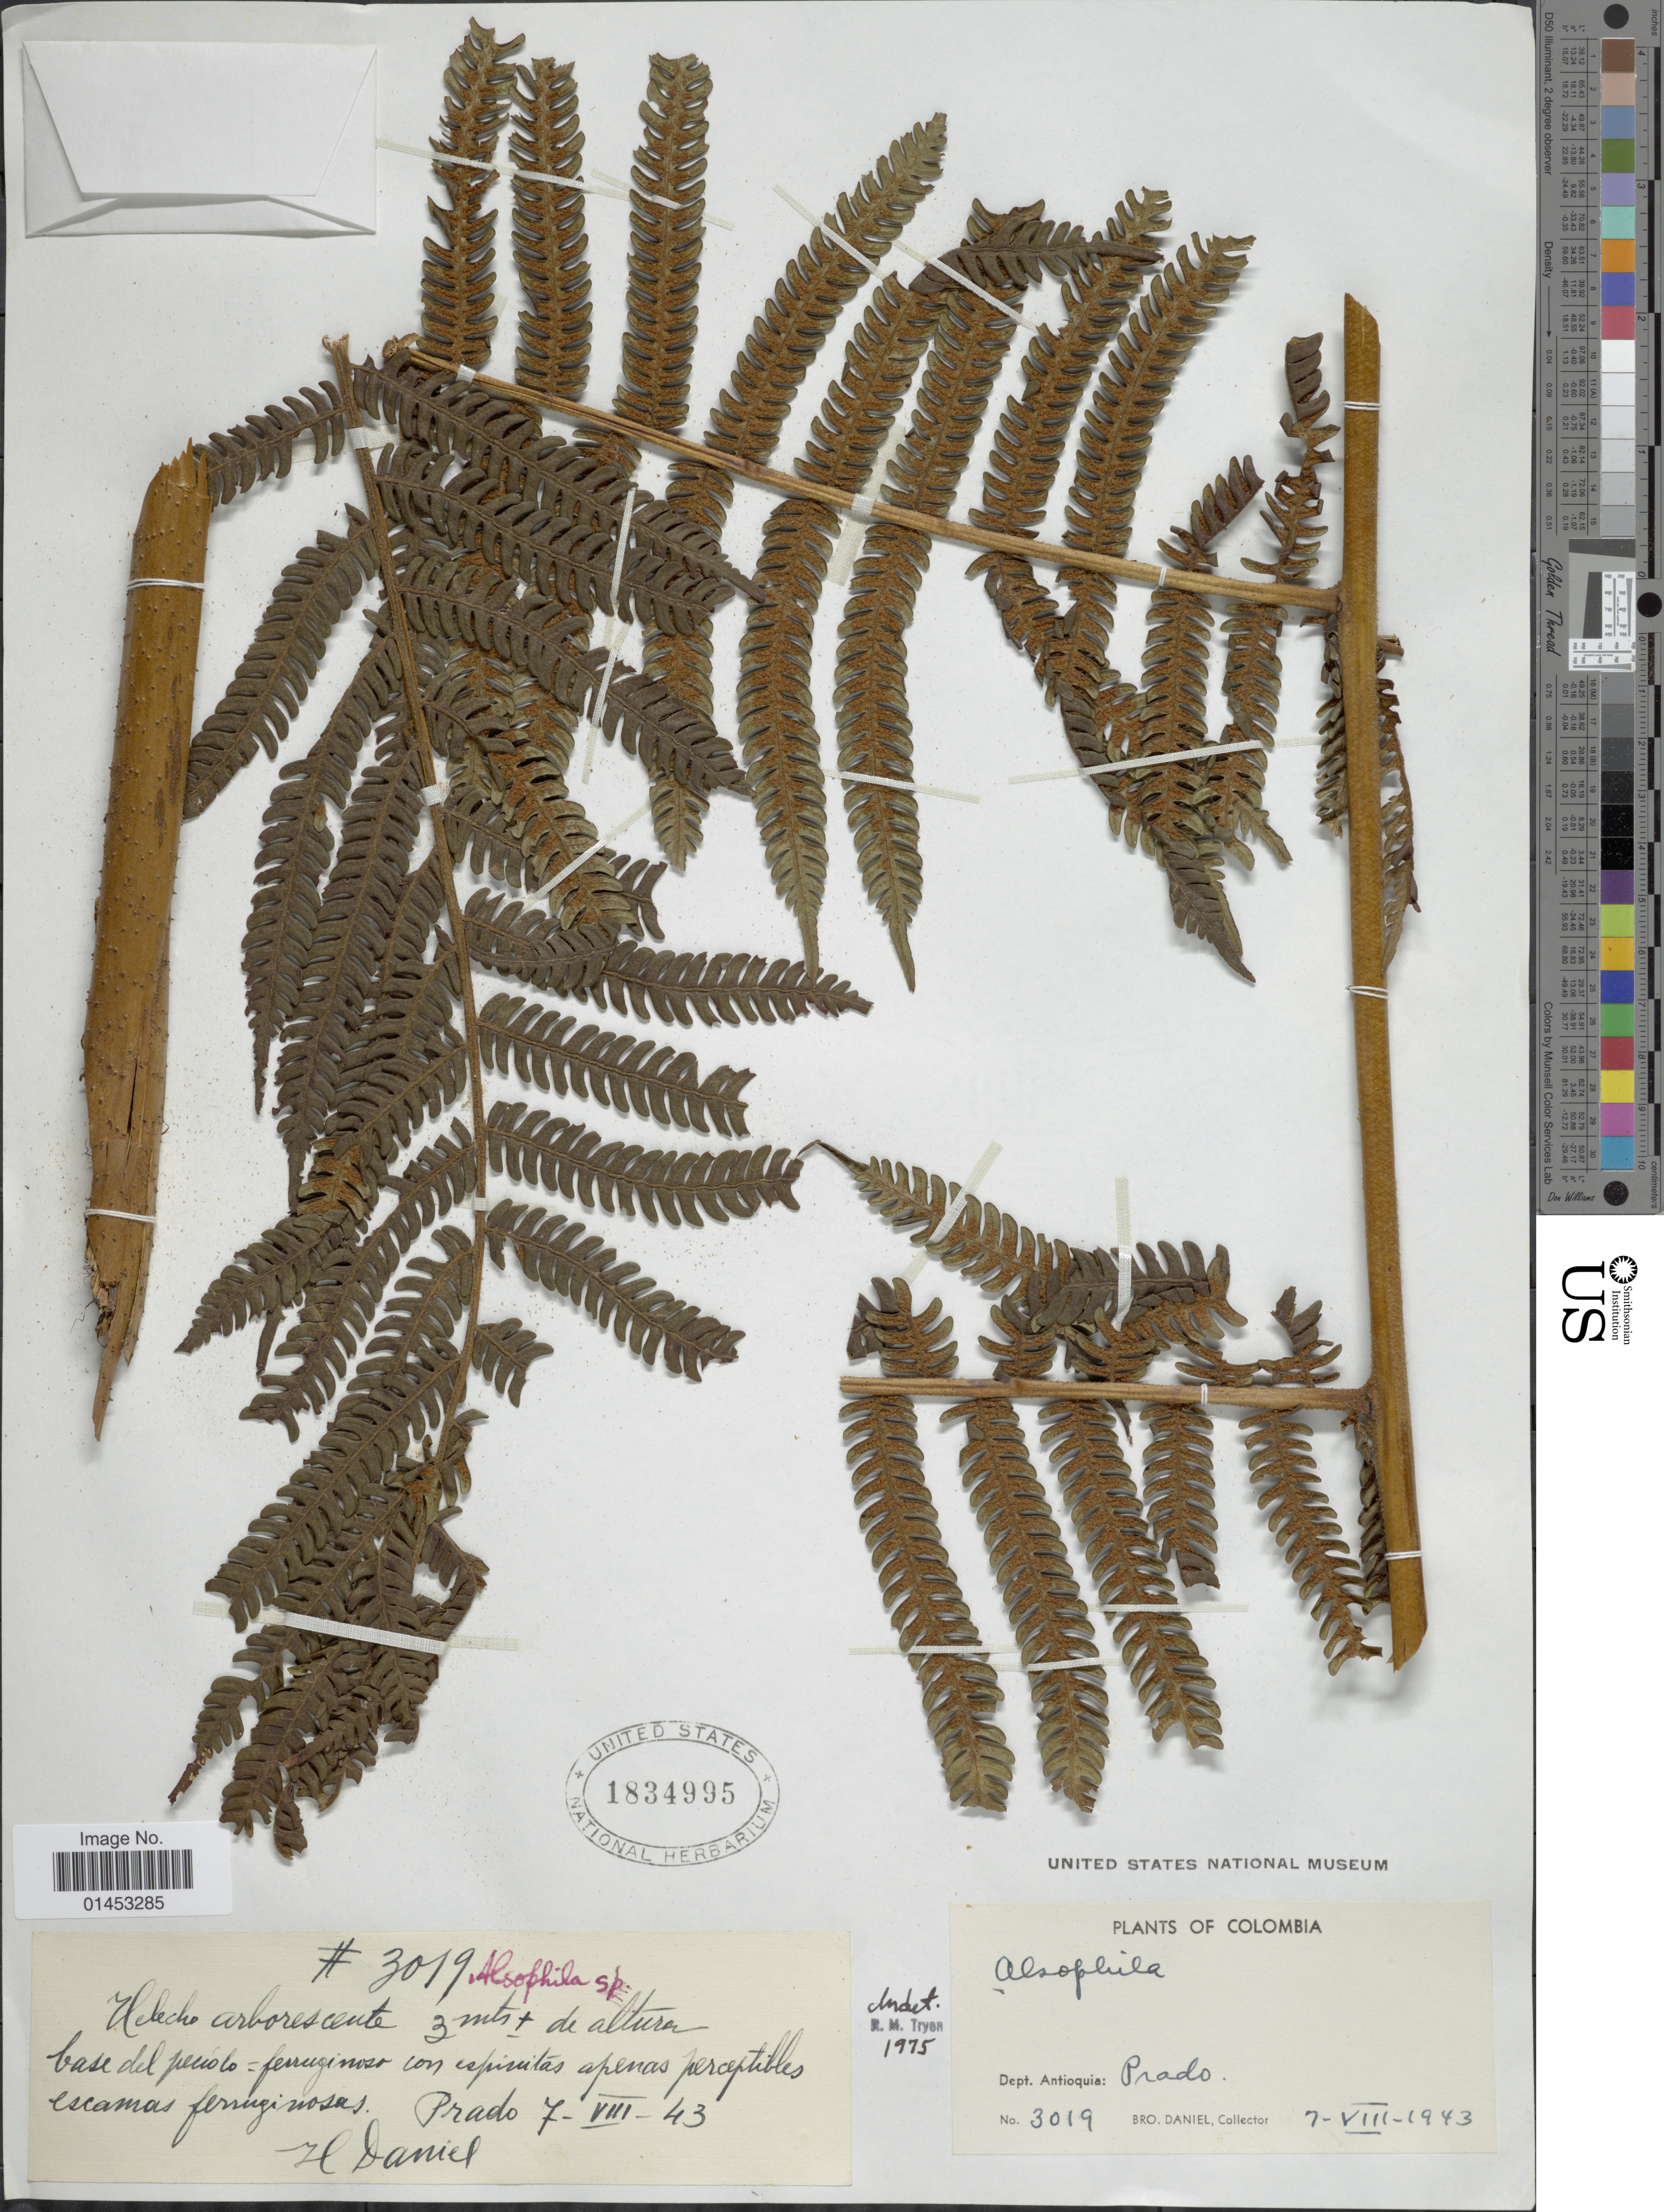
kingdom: Plantae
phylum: Tracheophyta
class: Polypodiopsida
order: Cyatheales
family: Cyatheaceae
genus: Cyathea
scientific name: Cyathea sp.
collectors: Bro. Daniel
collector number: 3019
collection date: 1943-08-07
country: Colombia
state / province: Antioquia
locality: Dept. Antioquia: Prado,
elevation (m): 3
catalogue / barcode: US 1834995